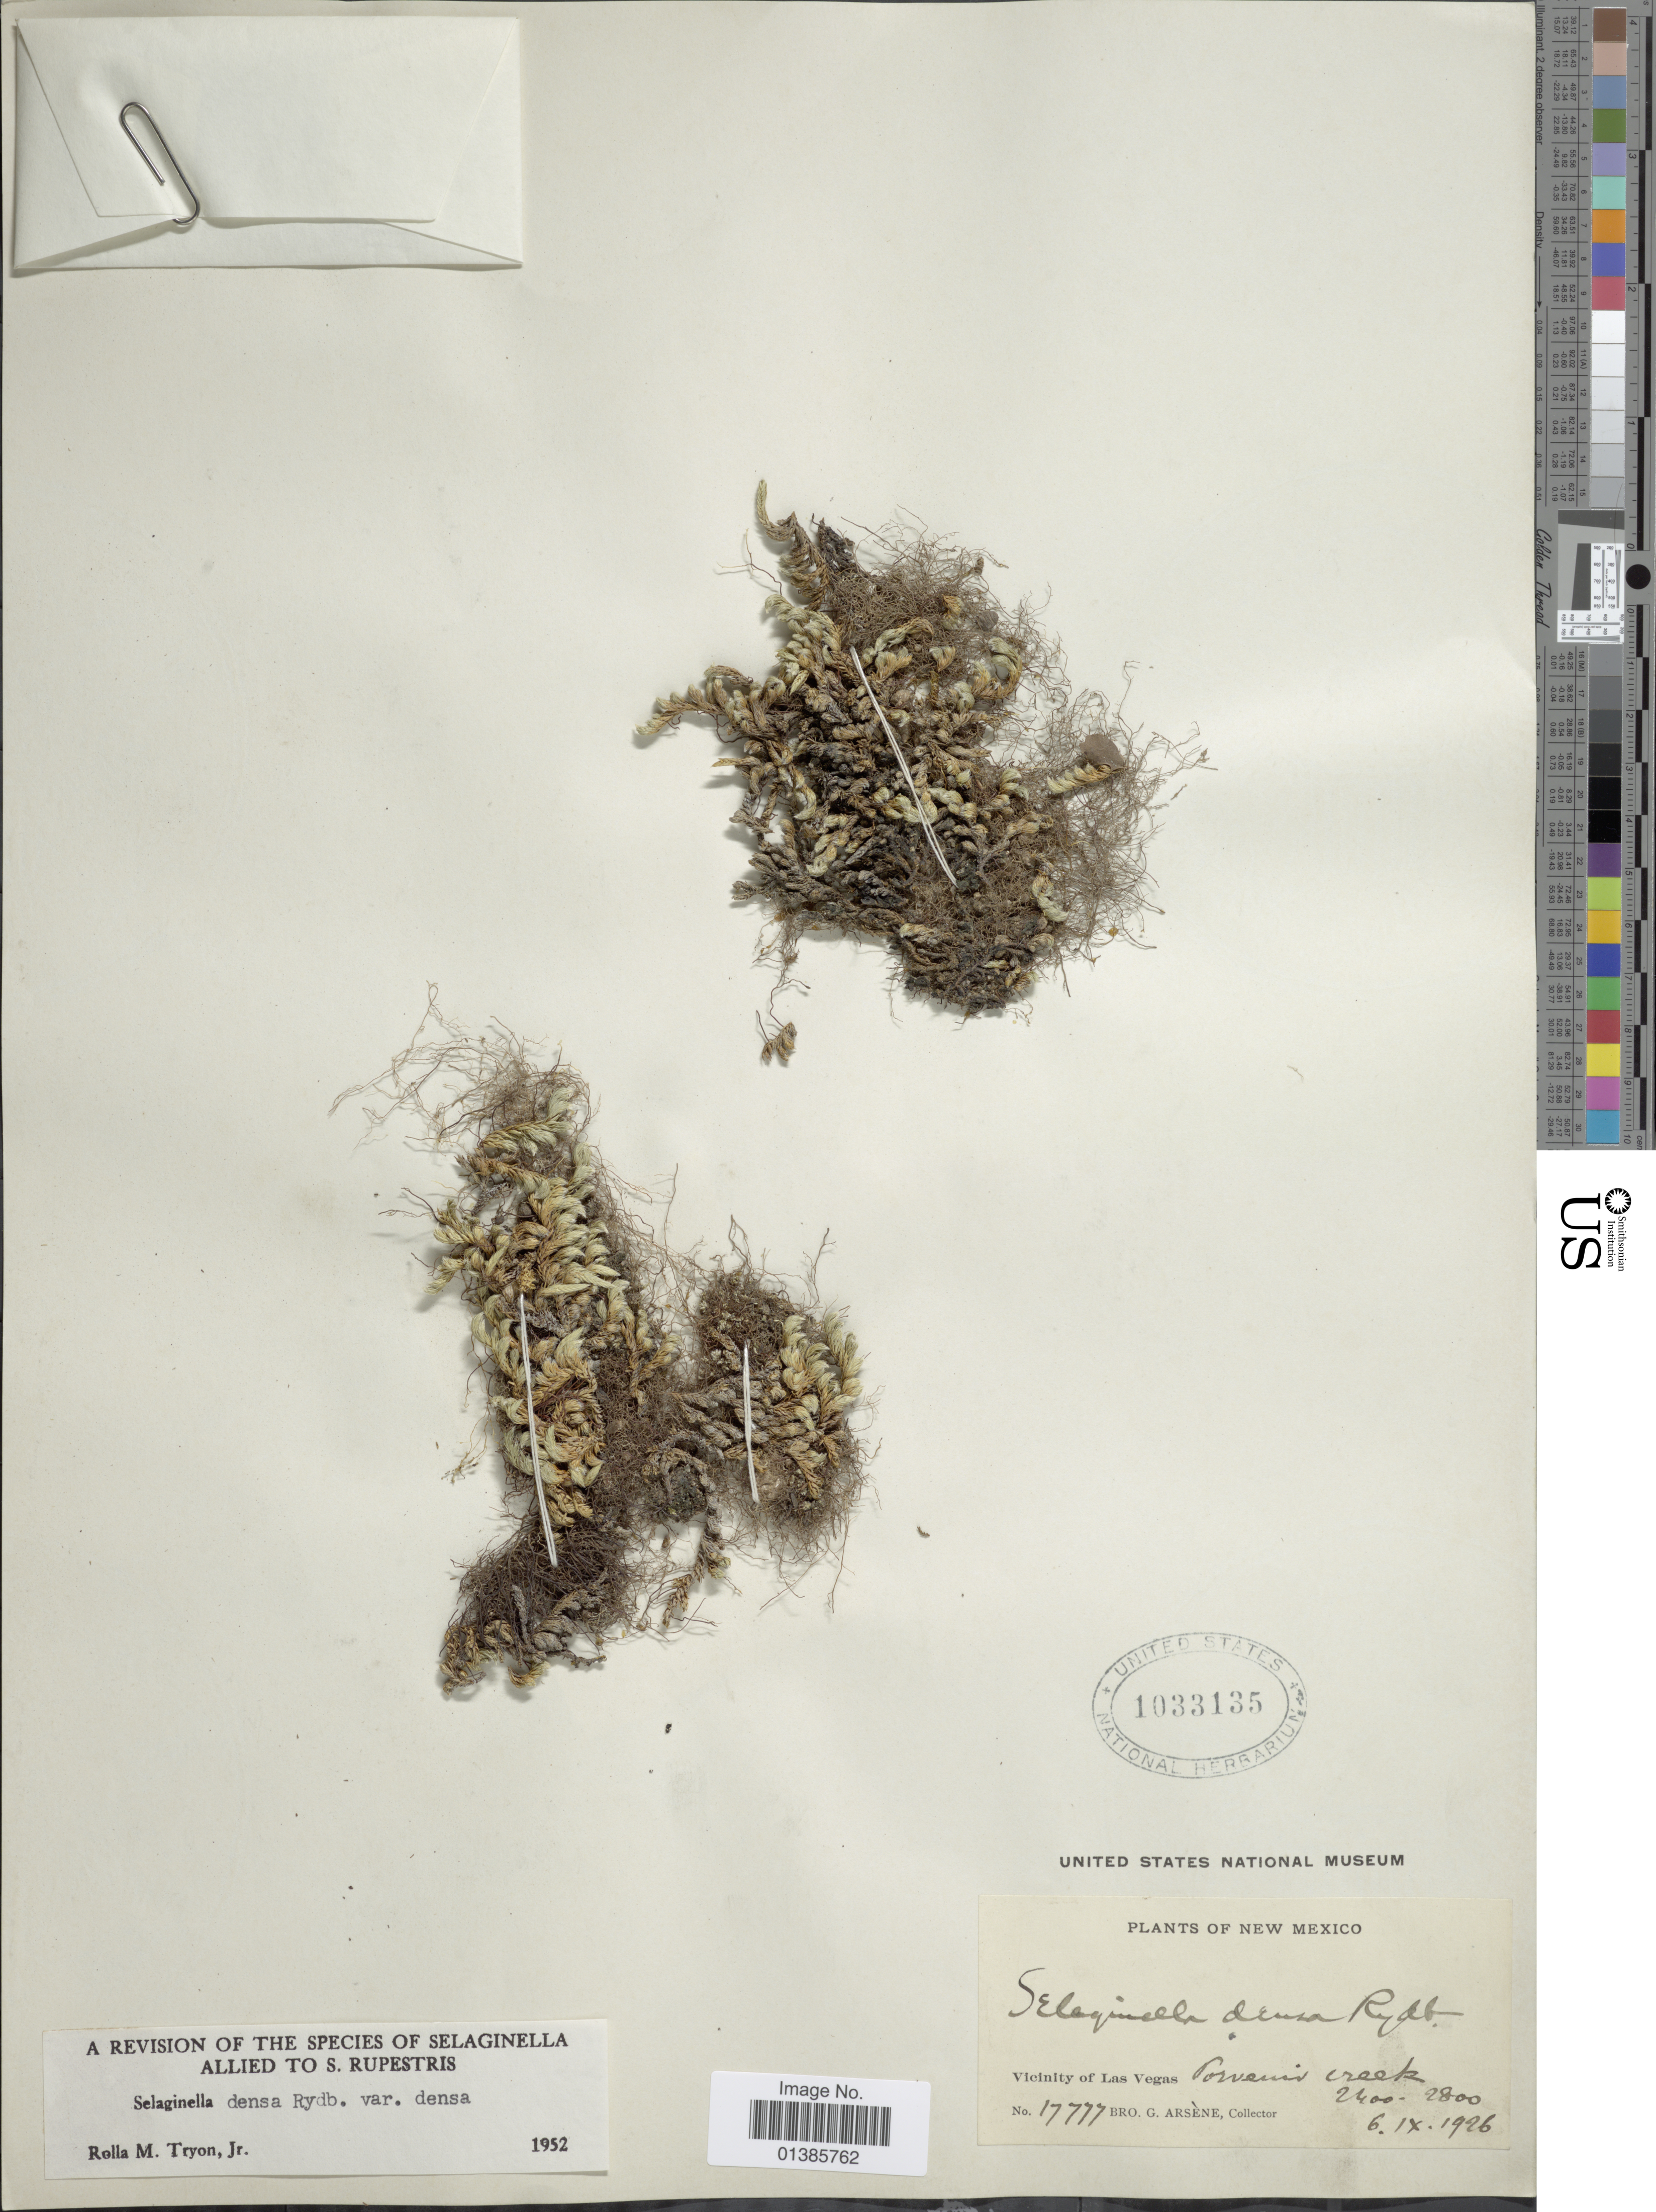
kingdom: Plantae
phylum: Tracheophyta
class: Lycopodiopsida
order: Selaginellales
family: Selaginellaceae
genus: Selaginella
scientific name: Selaginella densa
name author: Rydb.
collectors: Bro. G. Arsène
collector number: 17777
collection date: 1926-09-06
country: United States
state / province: New Mexico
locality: Porvenir Creek, Vicinity of Las Vegas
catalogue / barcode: US 1033135